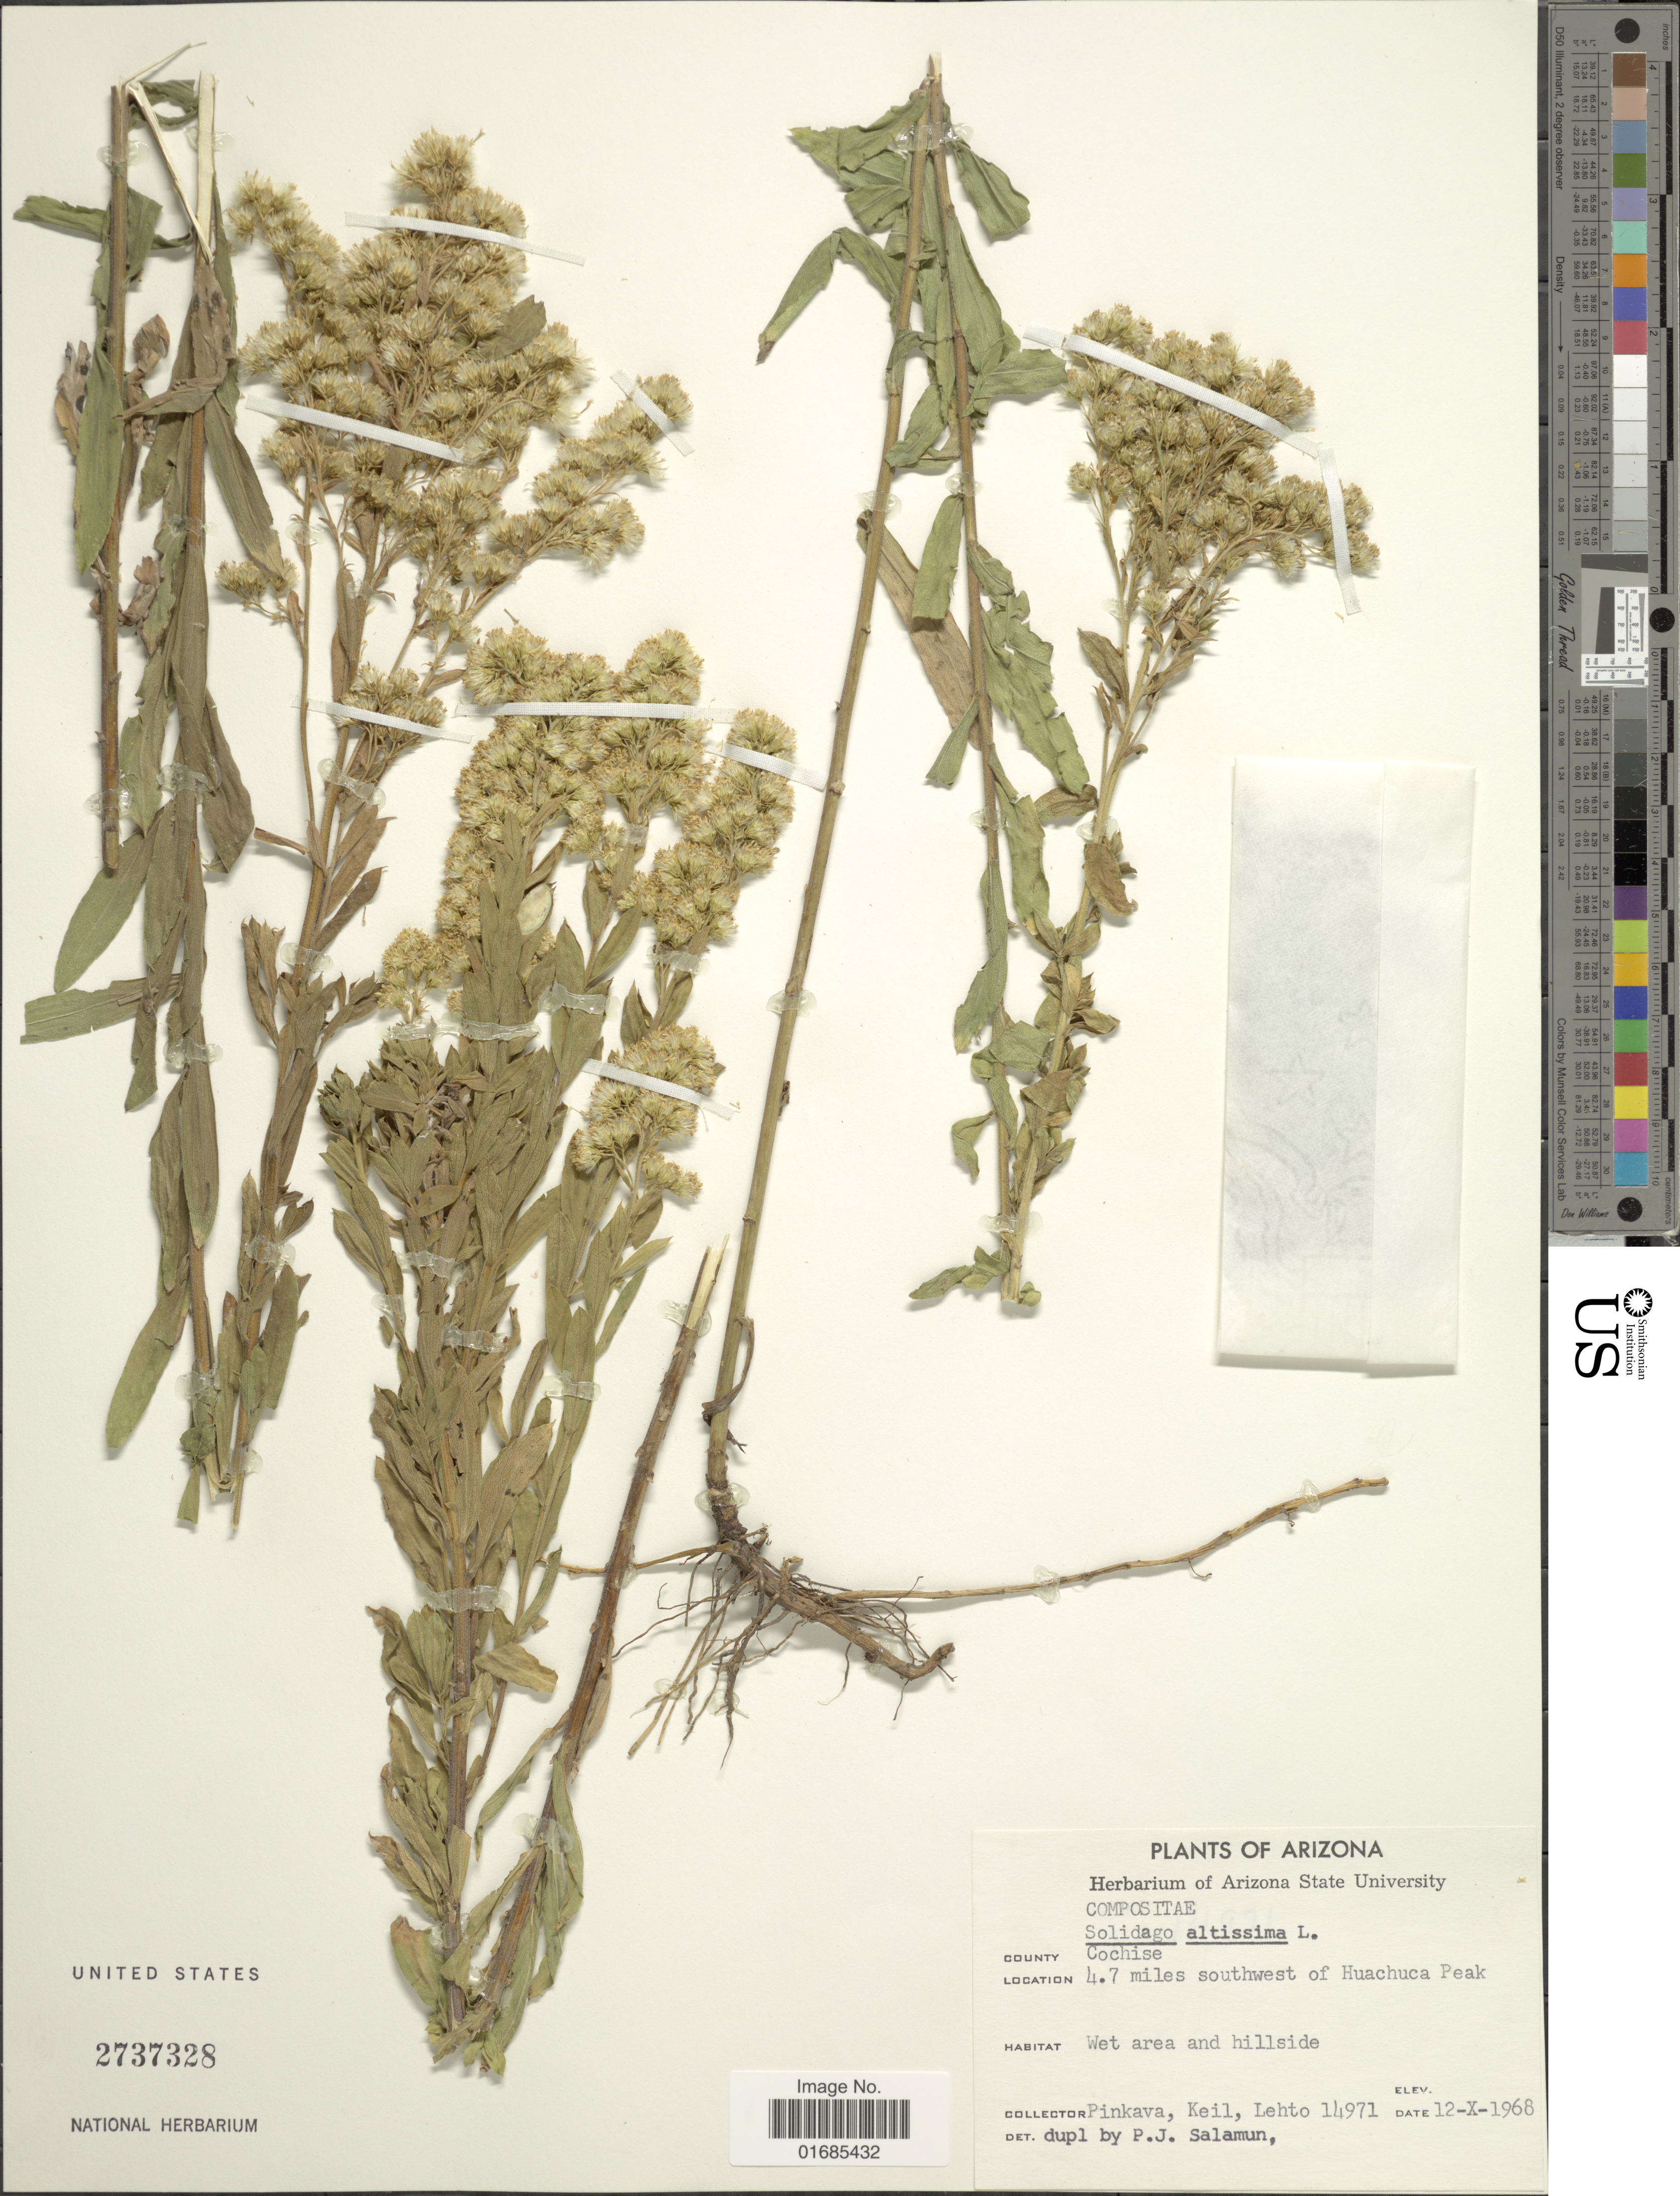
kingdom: Plantae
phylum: Tracheophyta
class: Magnoliopsida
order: Asterales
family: Asteraceae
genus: Solidago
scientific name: Solidago canadensis var. salebrosa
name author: (Piper) M.E. Jones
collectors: -. Pinkava, Keil & -. Lehto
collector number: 14971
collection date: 1968-10-12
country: United States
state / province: Arizona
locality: County Cochise, 4.7 miles southwest of Huachuca Peak, wet area and hillside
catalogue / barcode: US 2737328